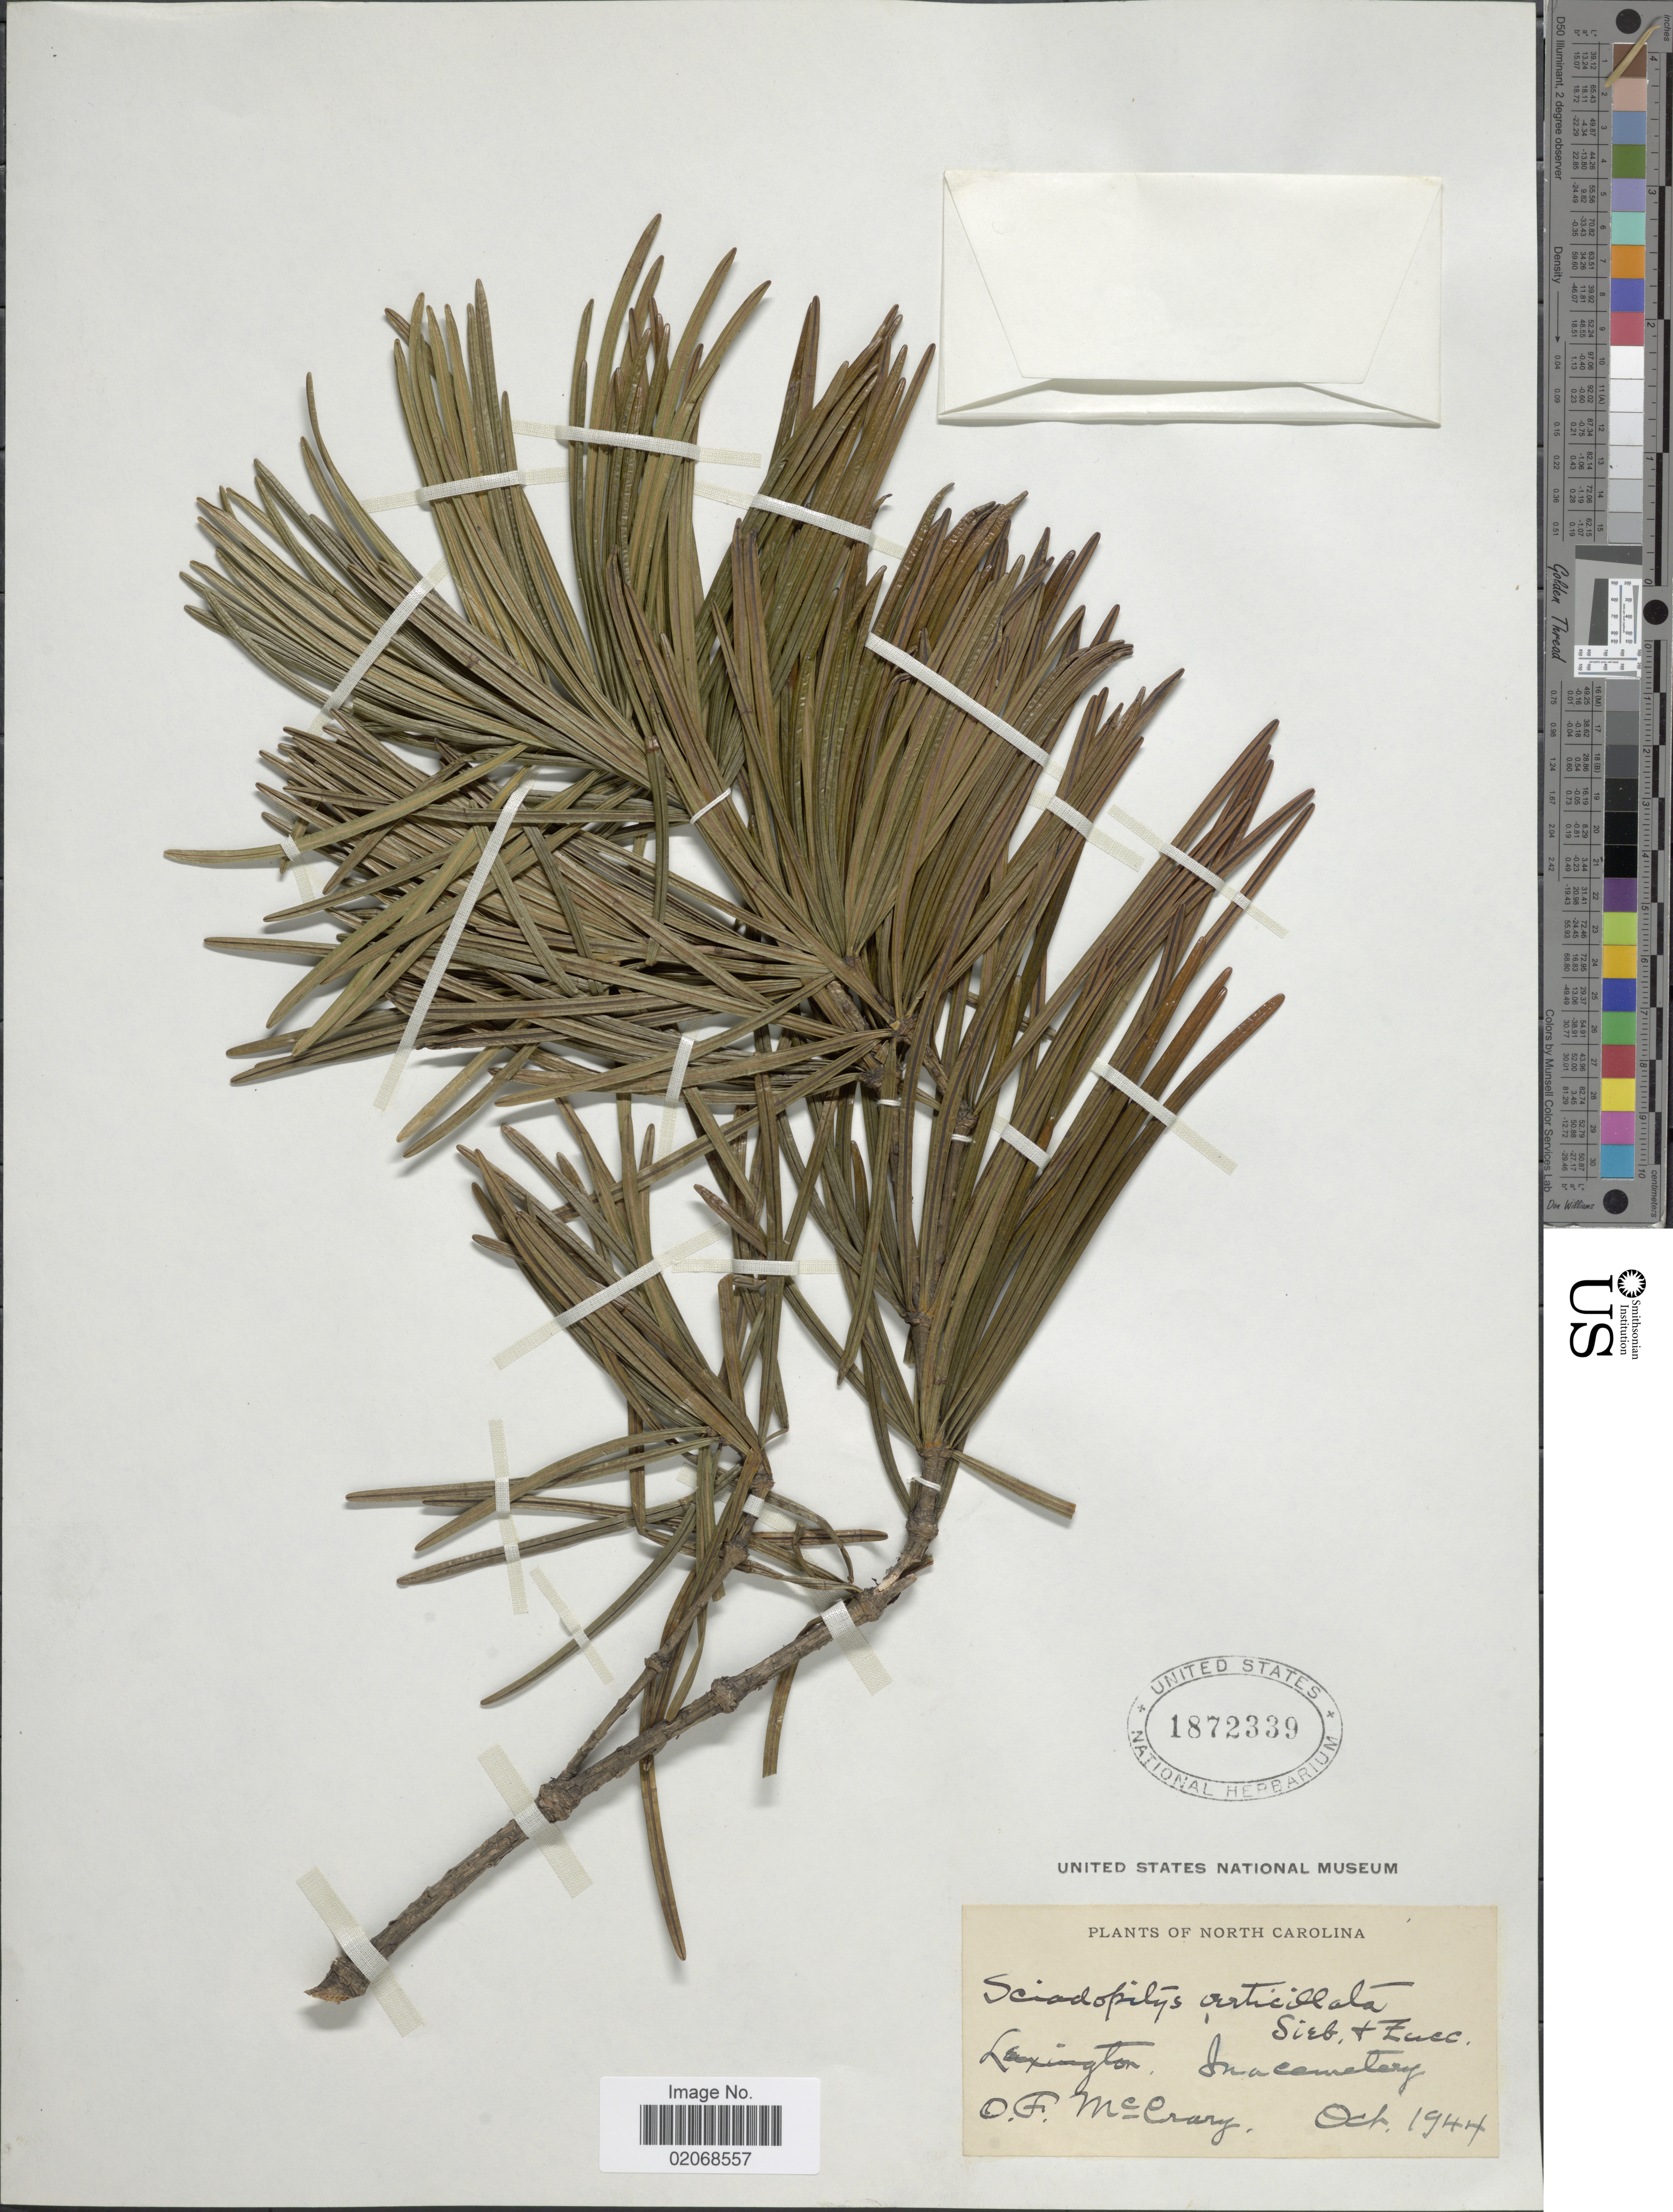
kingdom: Plantae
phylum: Tracheophyta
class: Pinopsida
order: Pinales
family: Sciadopityaceae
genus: Sciadopitys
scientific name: Sciadopitys verticillata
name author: Siebold & Zucc.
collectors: O. McCrary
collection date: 1944-10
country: United States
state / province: North Carolina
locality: Lexington, in a cemetary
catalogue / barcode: US 1872339